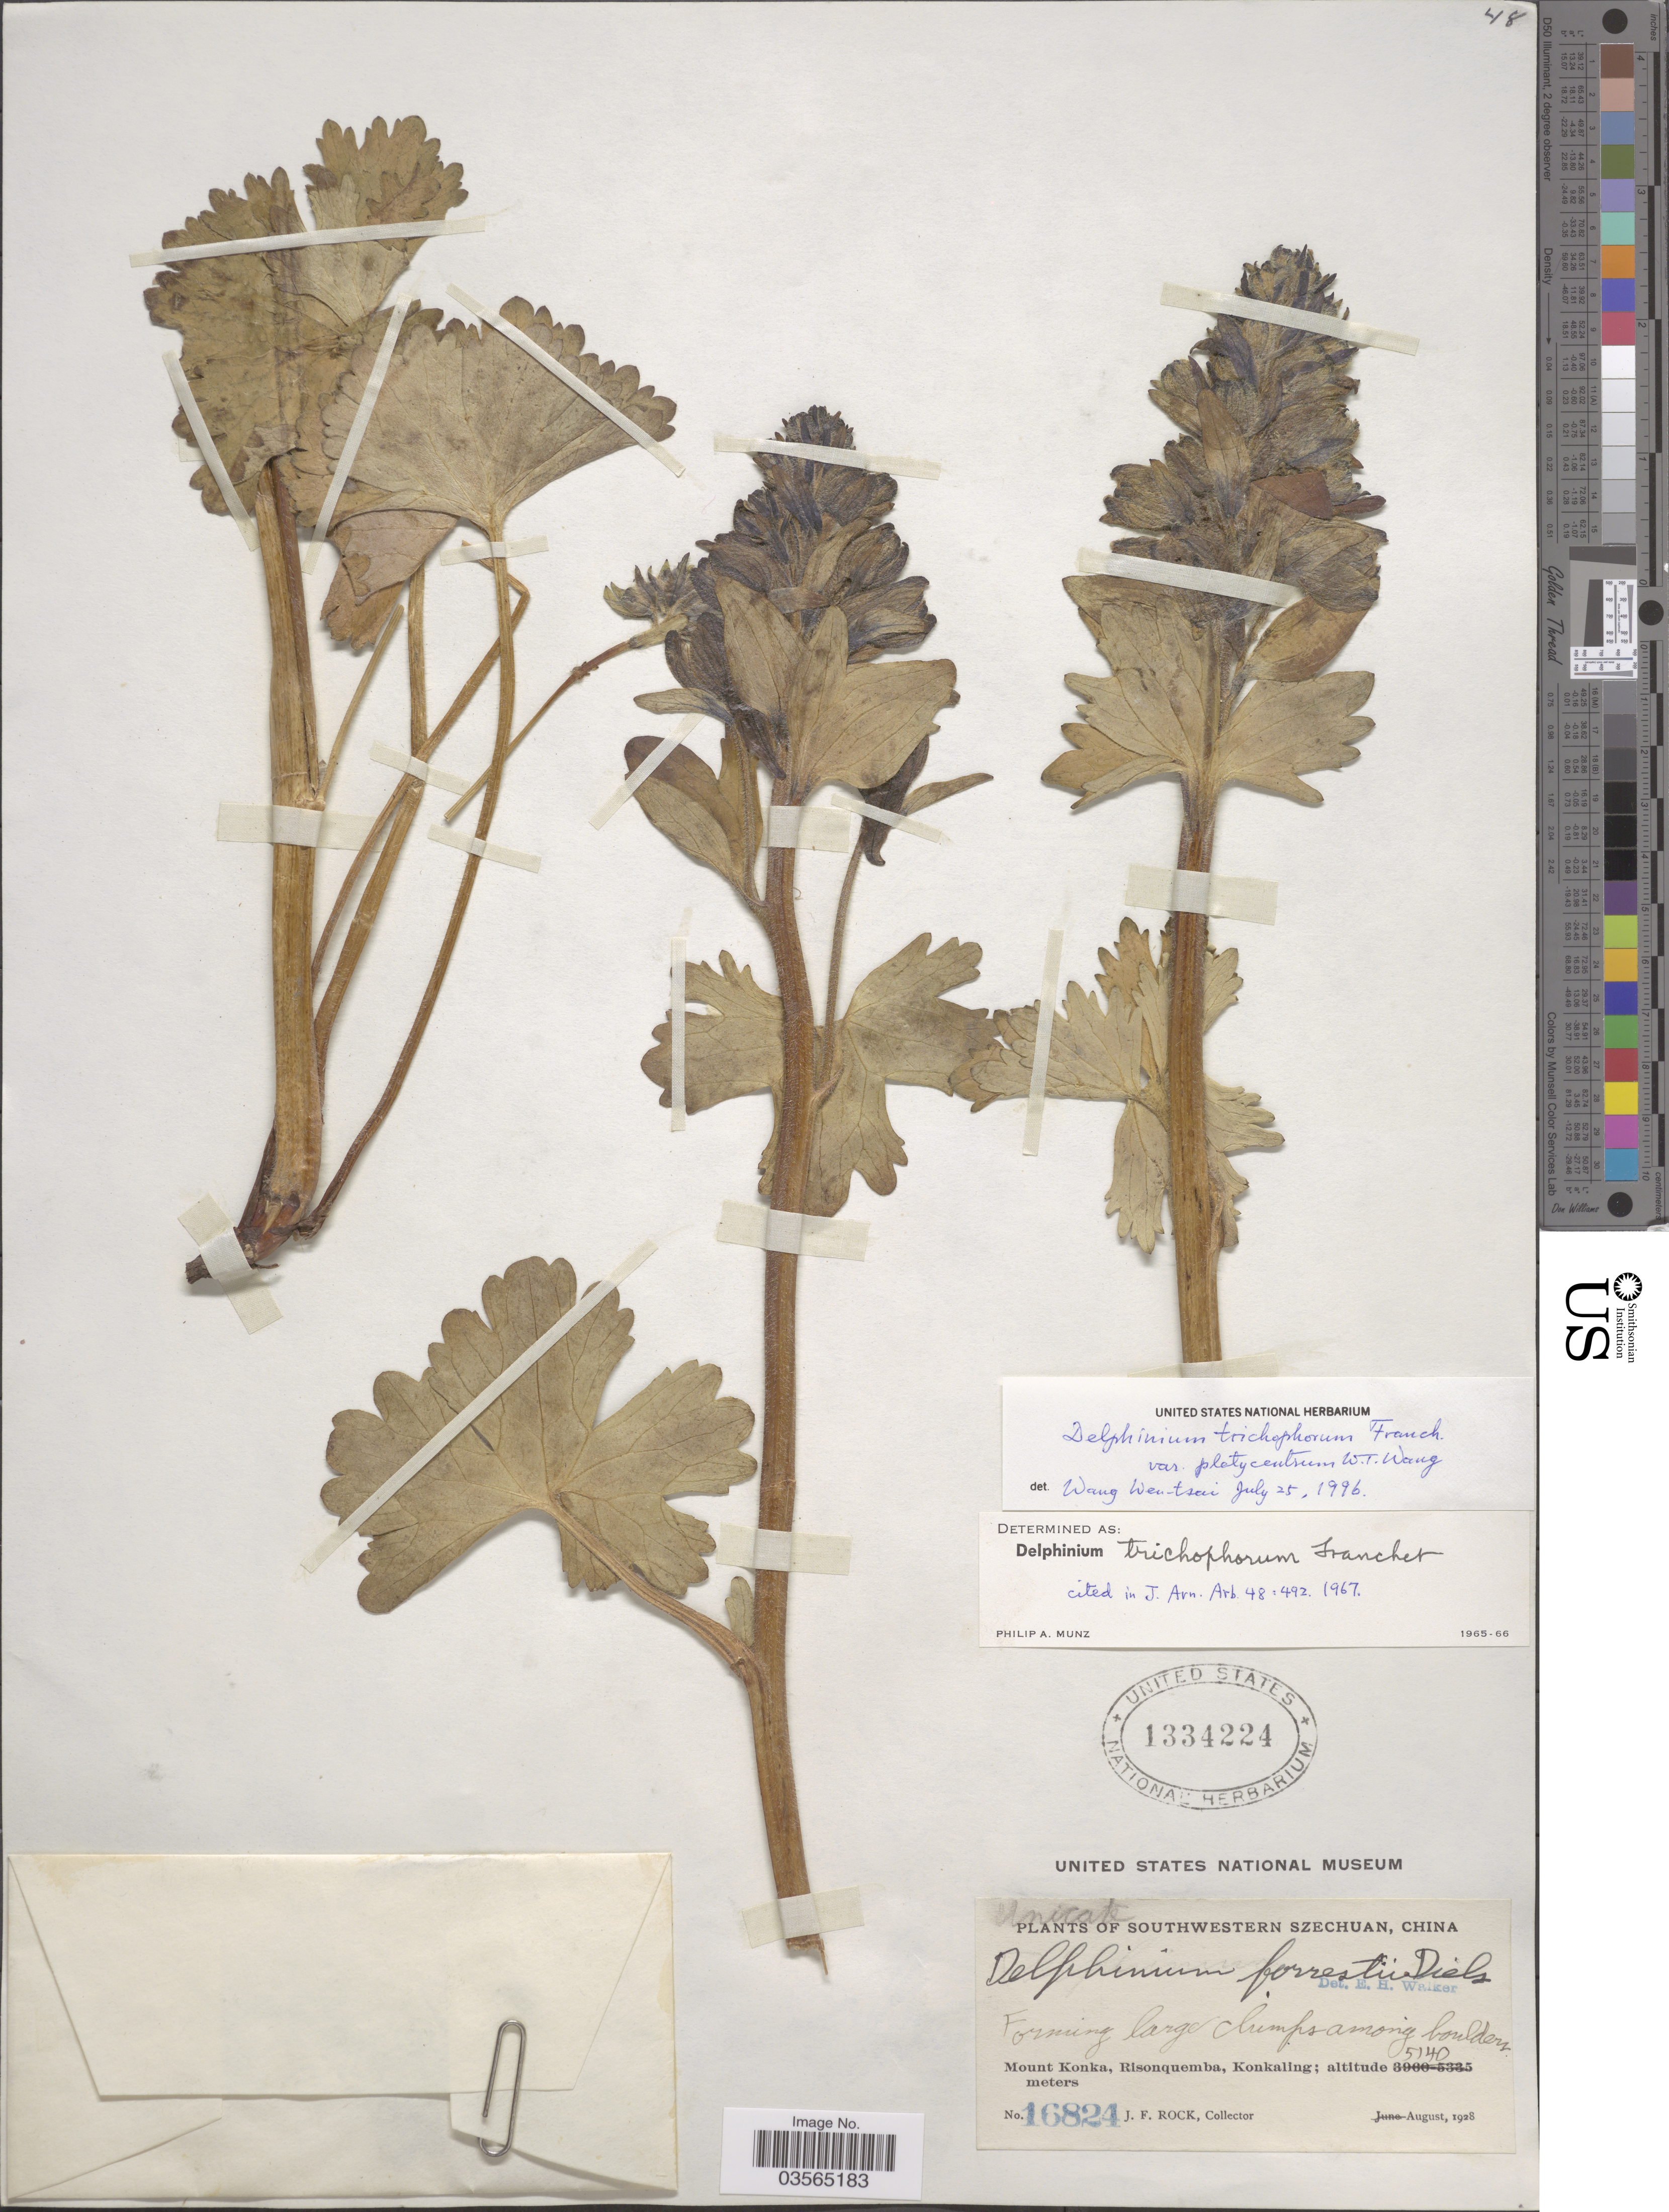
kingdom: Plantae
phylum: Tracheophyta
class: Magnoliopsida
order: Ranunculales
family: Ranunculaceae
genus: Delphinium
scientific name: Delphinium trichophorum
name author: Franch.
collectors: J. Rock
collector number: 16824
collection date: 1928-08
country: China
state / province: Sichuan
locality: Southwestern Szechuan. Mount Konka, Risonquemba, Konkaling.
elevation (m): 5140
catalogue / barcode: US 1334224